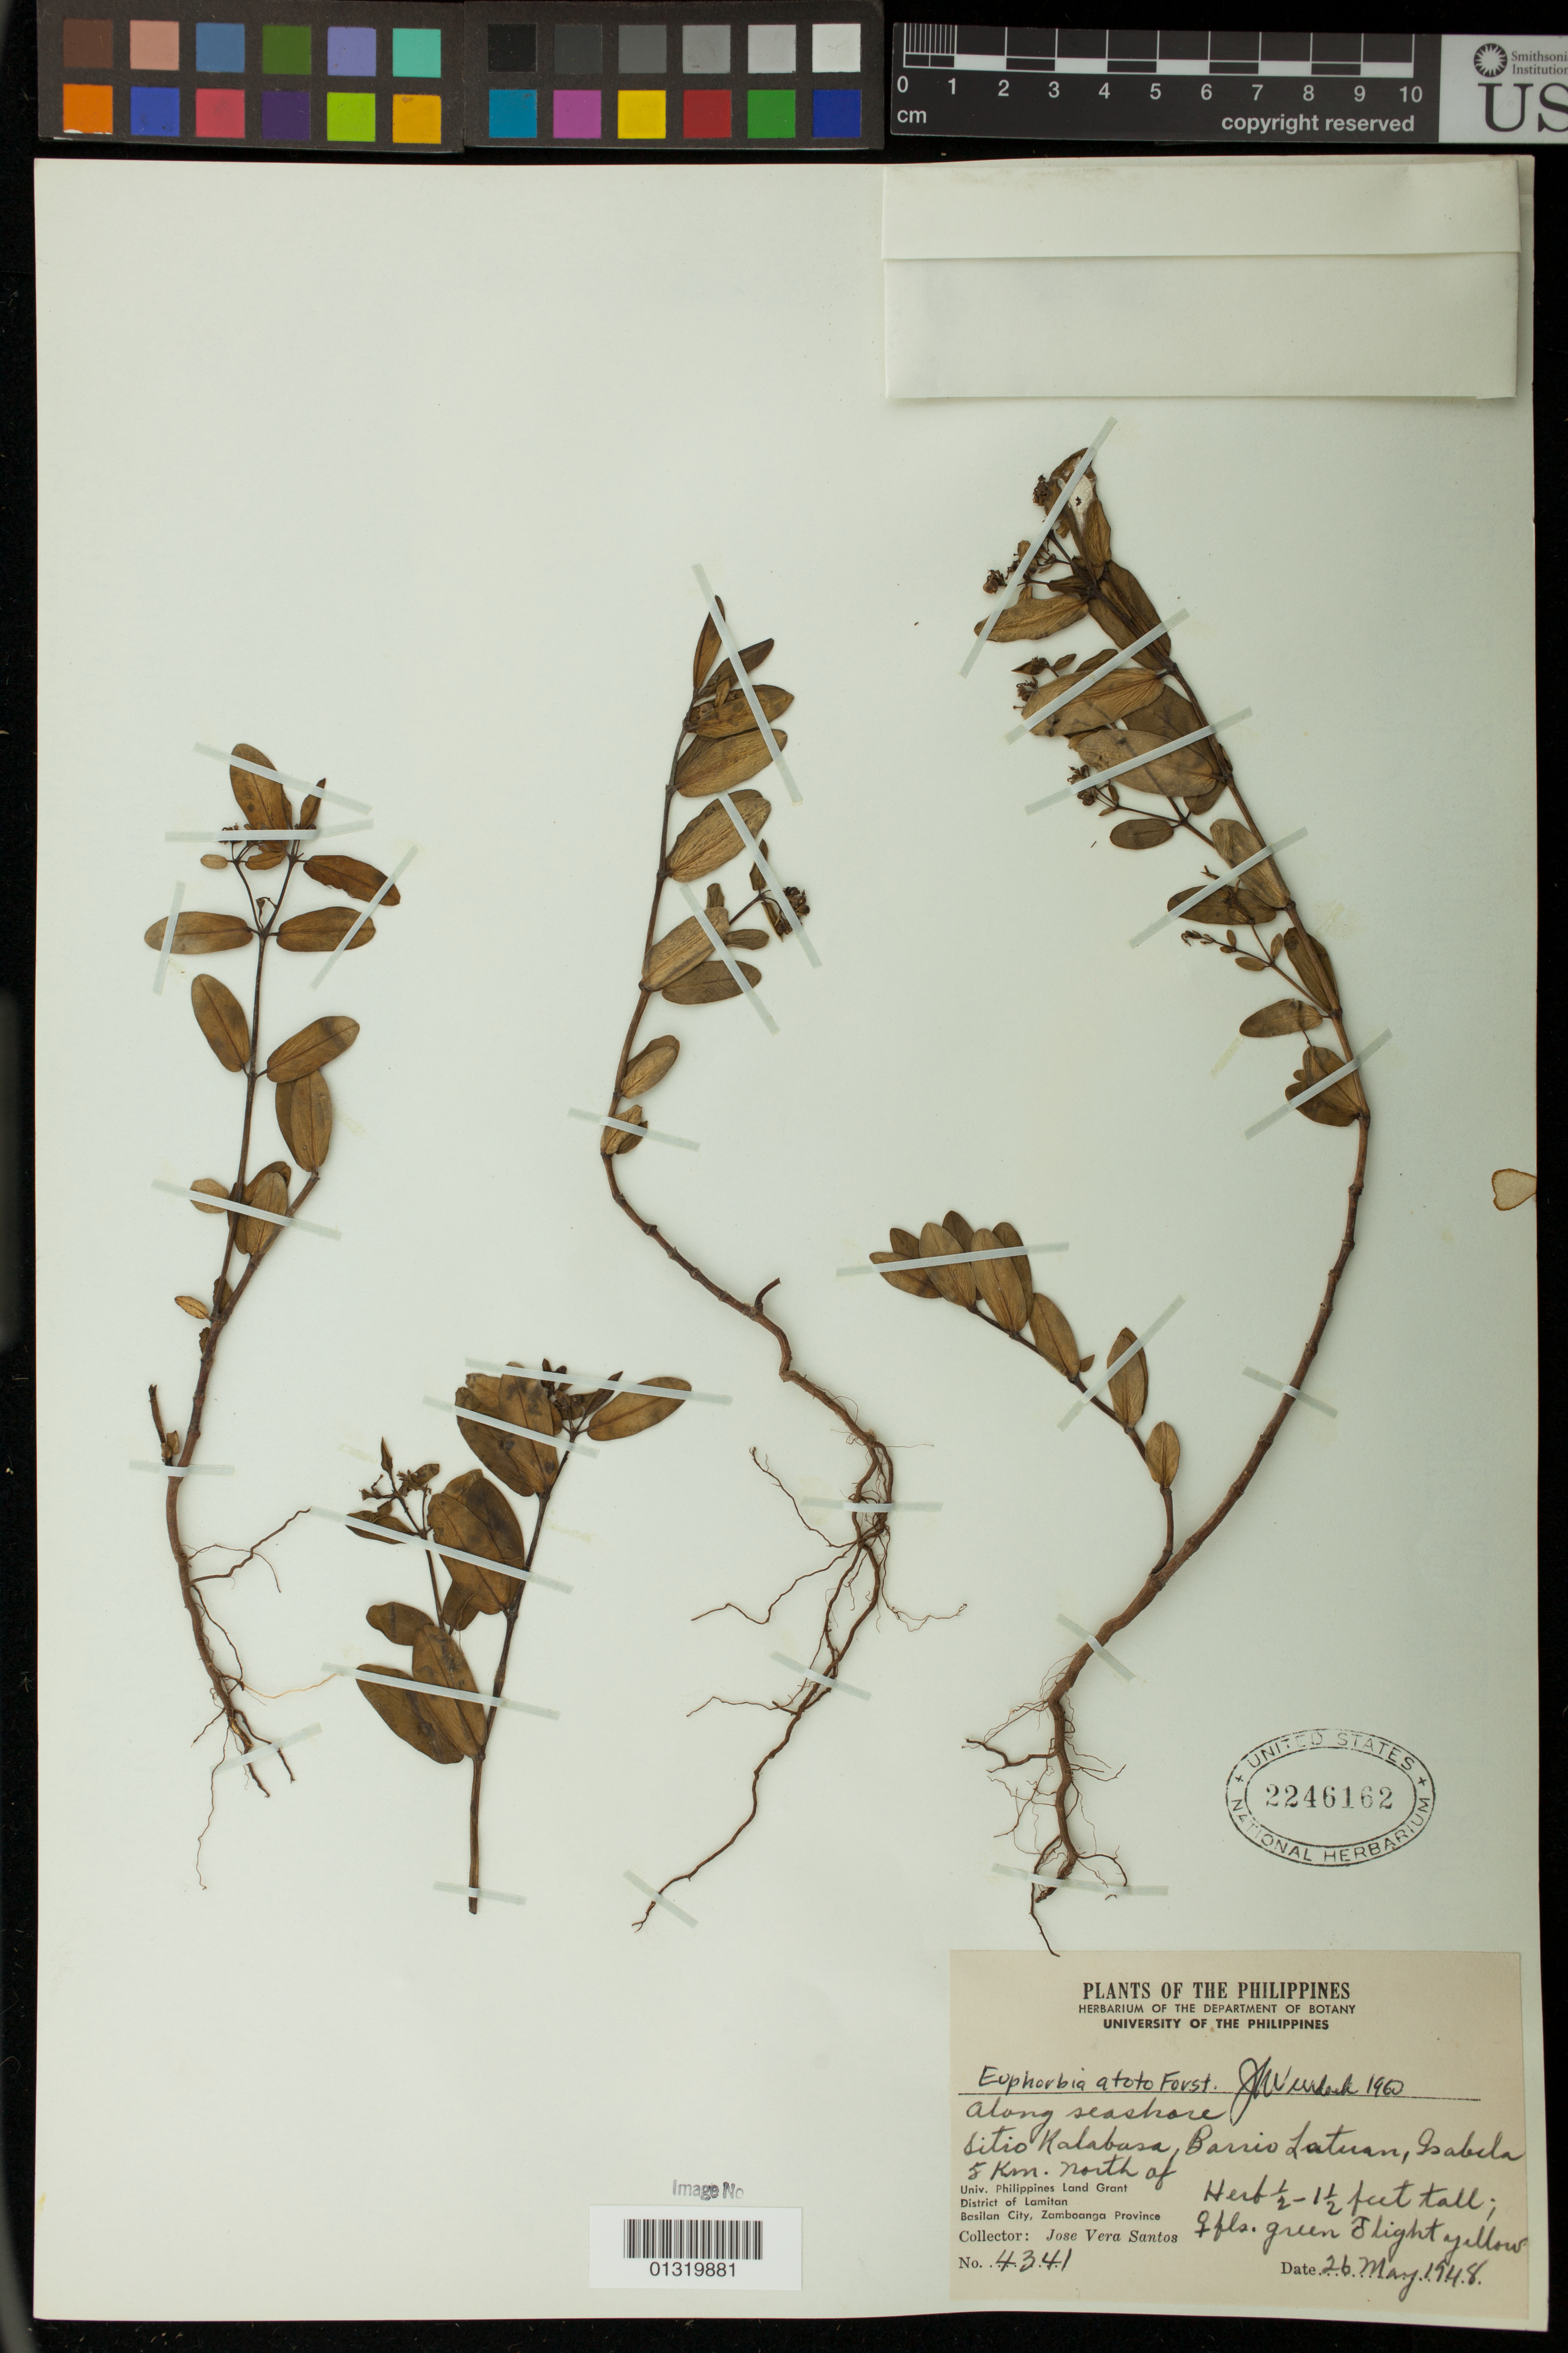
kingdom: Plantae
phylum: Tracheophyta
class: Magnoliopsida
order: Malpighiales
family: Euphorbiaceae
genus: Euphorbia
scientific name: Euphorbia atoto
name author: G. Forst.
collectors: J. Vera Santos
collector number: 4341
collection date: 1948-05-26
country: Philippines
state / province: Muslim Mindanao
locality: along seashore; Sitio Kalabasa, Barrio Latuan, Isabela 5 km north of; Univ. Philippines Land Grant; District of Lamitan; Basilan City [Isabela], Zamboanga Province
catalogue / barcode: US 2246162